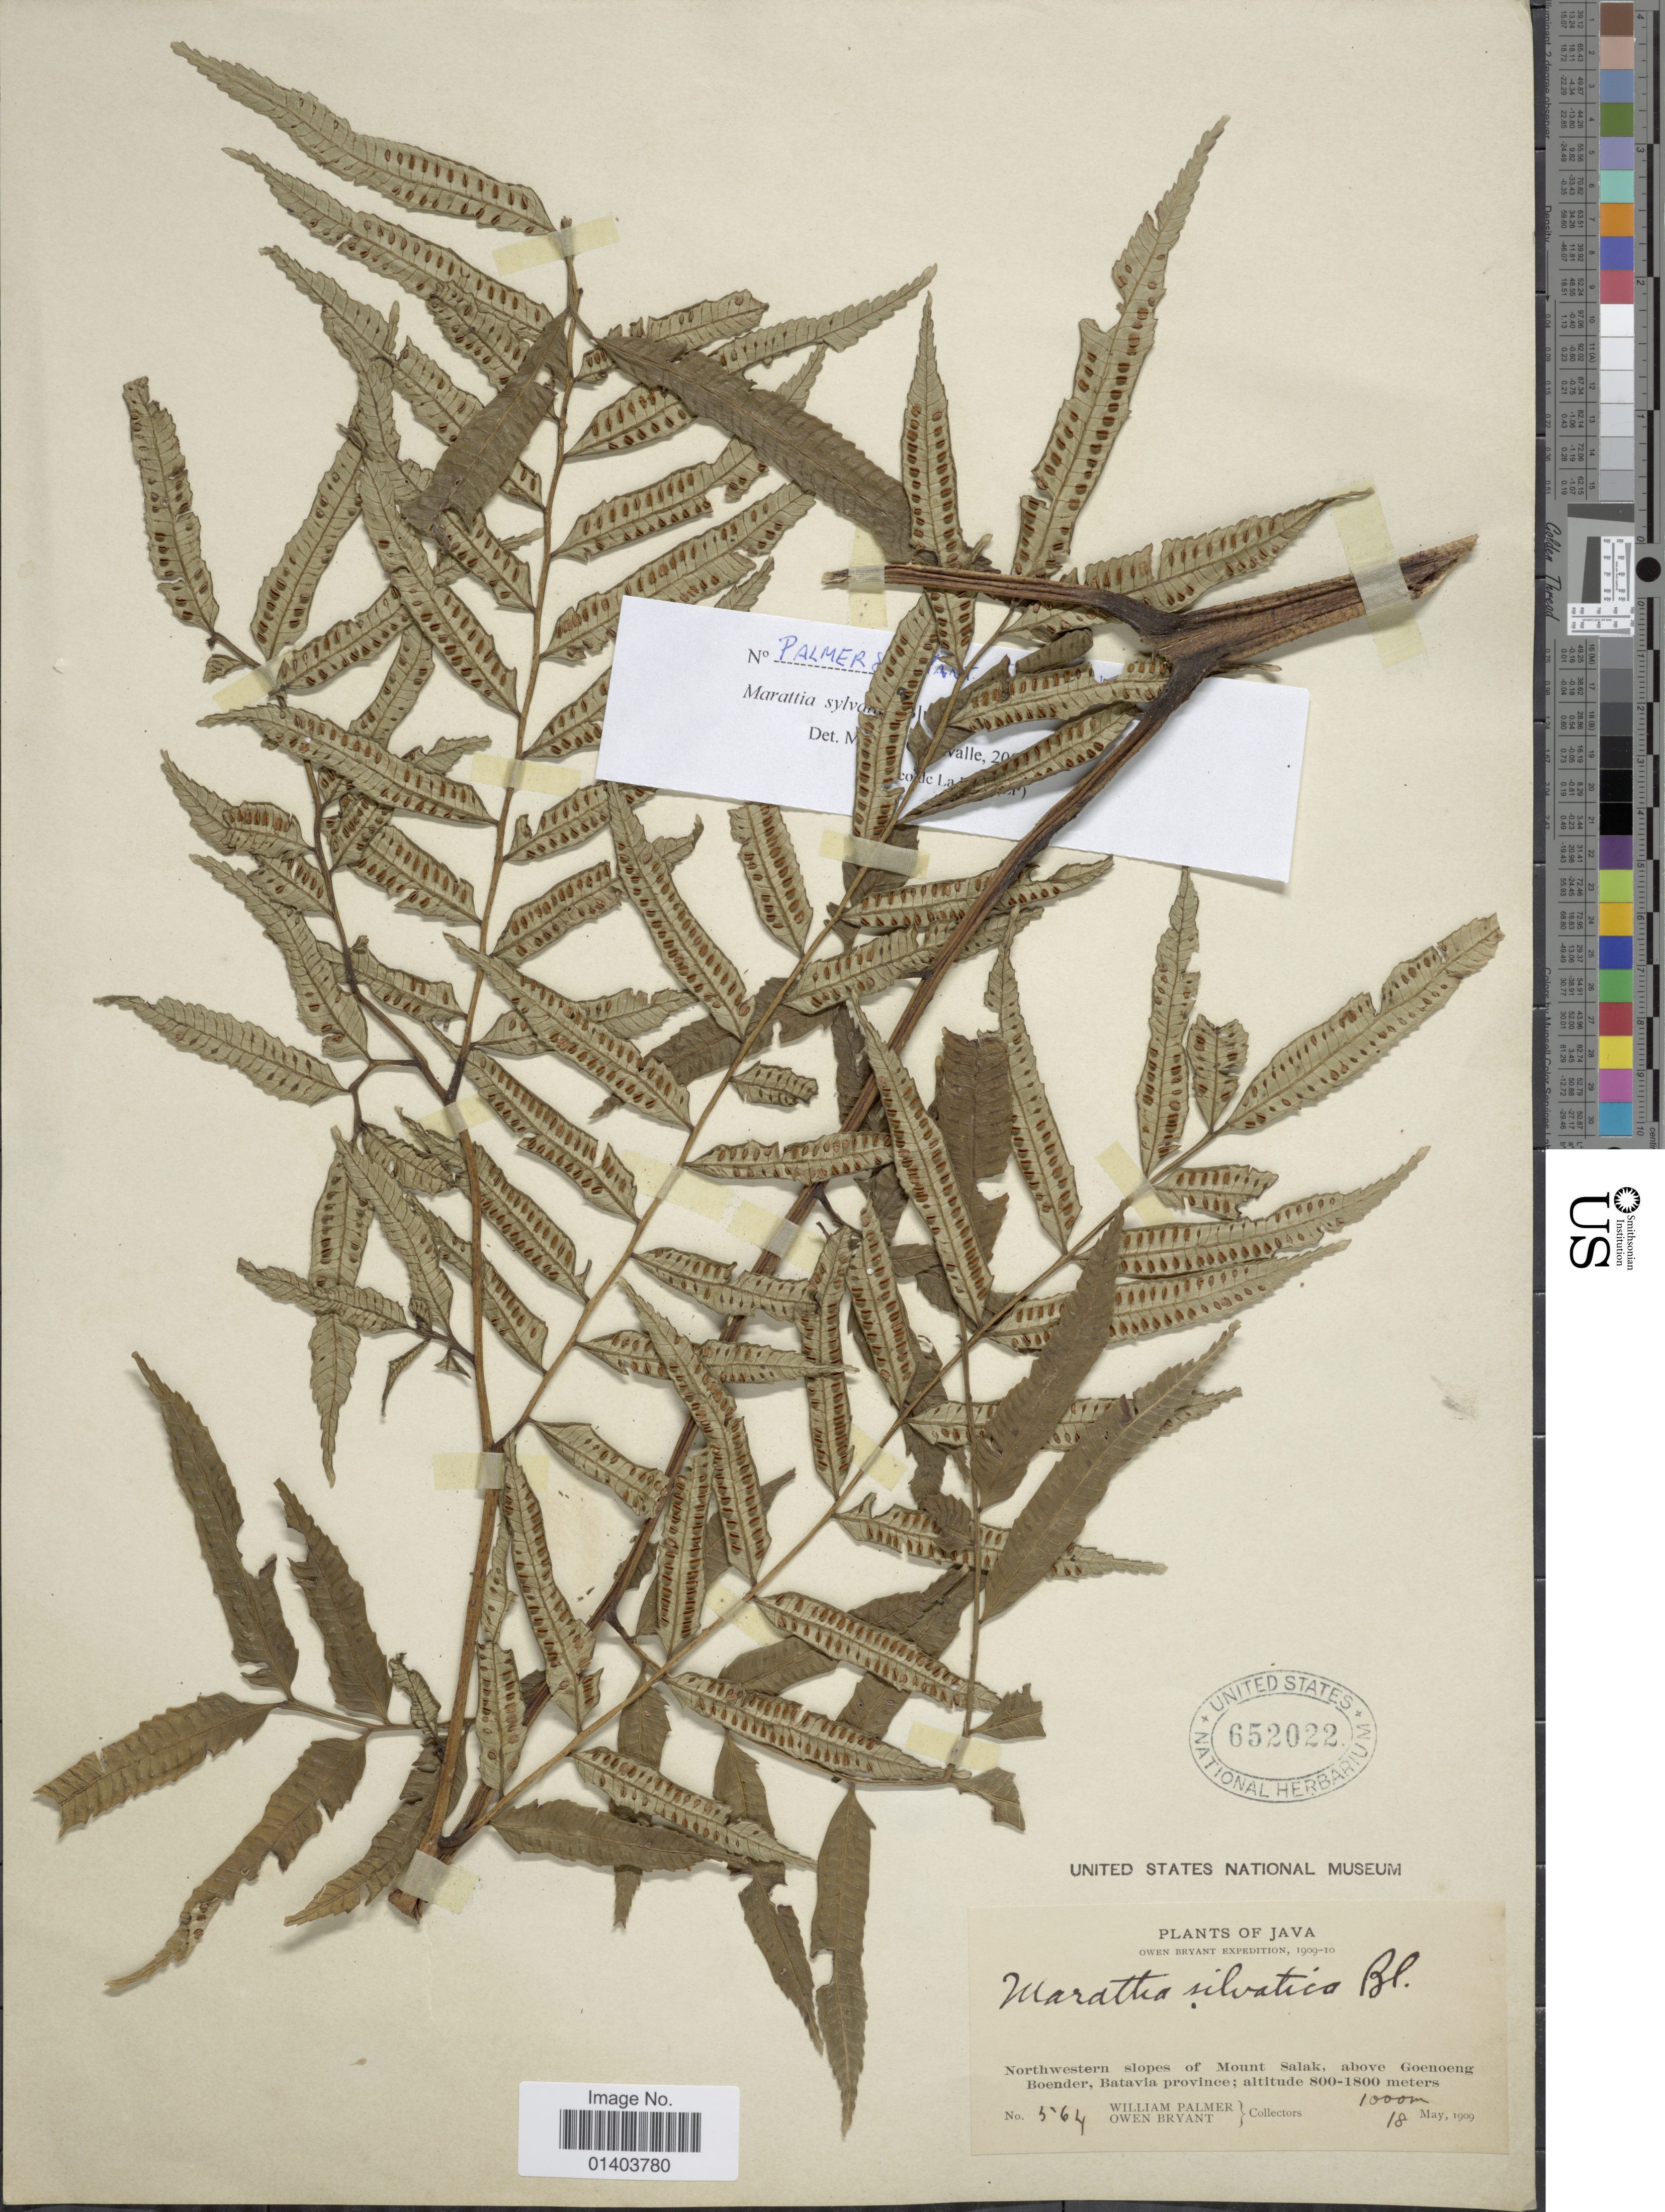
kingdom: Plantae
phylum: Tracheophyta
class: Polypodiopsida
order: Marattiales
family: Marattiaceae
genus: Ptisana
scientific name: Ptisana sylvatica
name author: (Blume) Murdock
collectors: W. Palmer & O. Bryant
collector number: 564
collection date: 1909-05-18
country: Indonesia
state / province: Java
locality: Northwestern slopes of Mount Salak, Above Goenoeng Boender, batavia province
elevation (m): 800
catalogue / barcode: US 652022